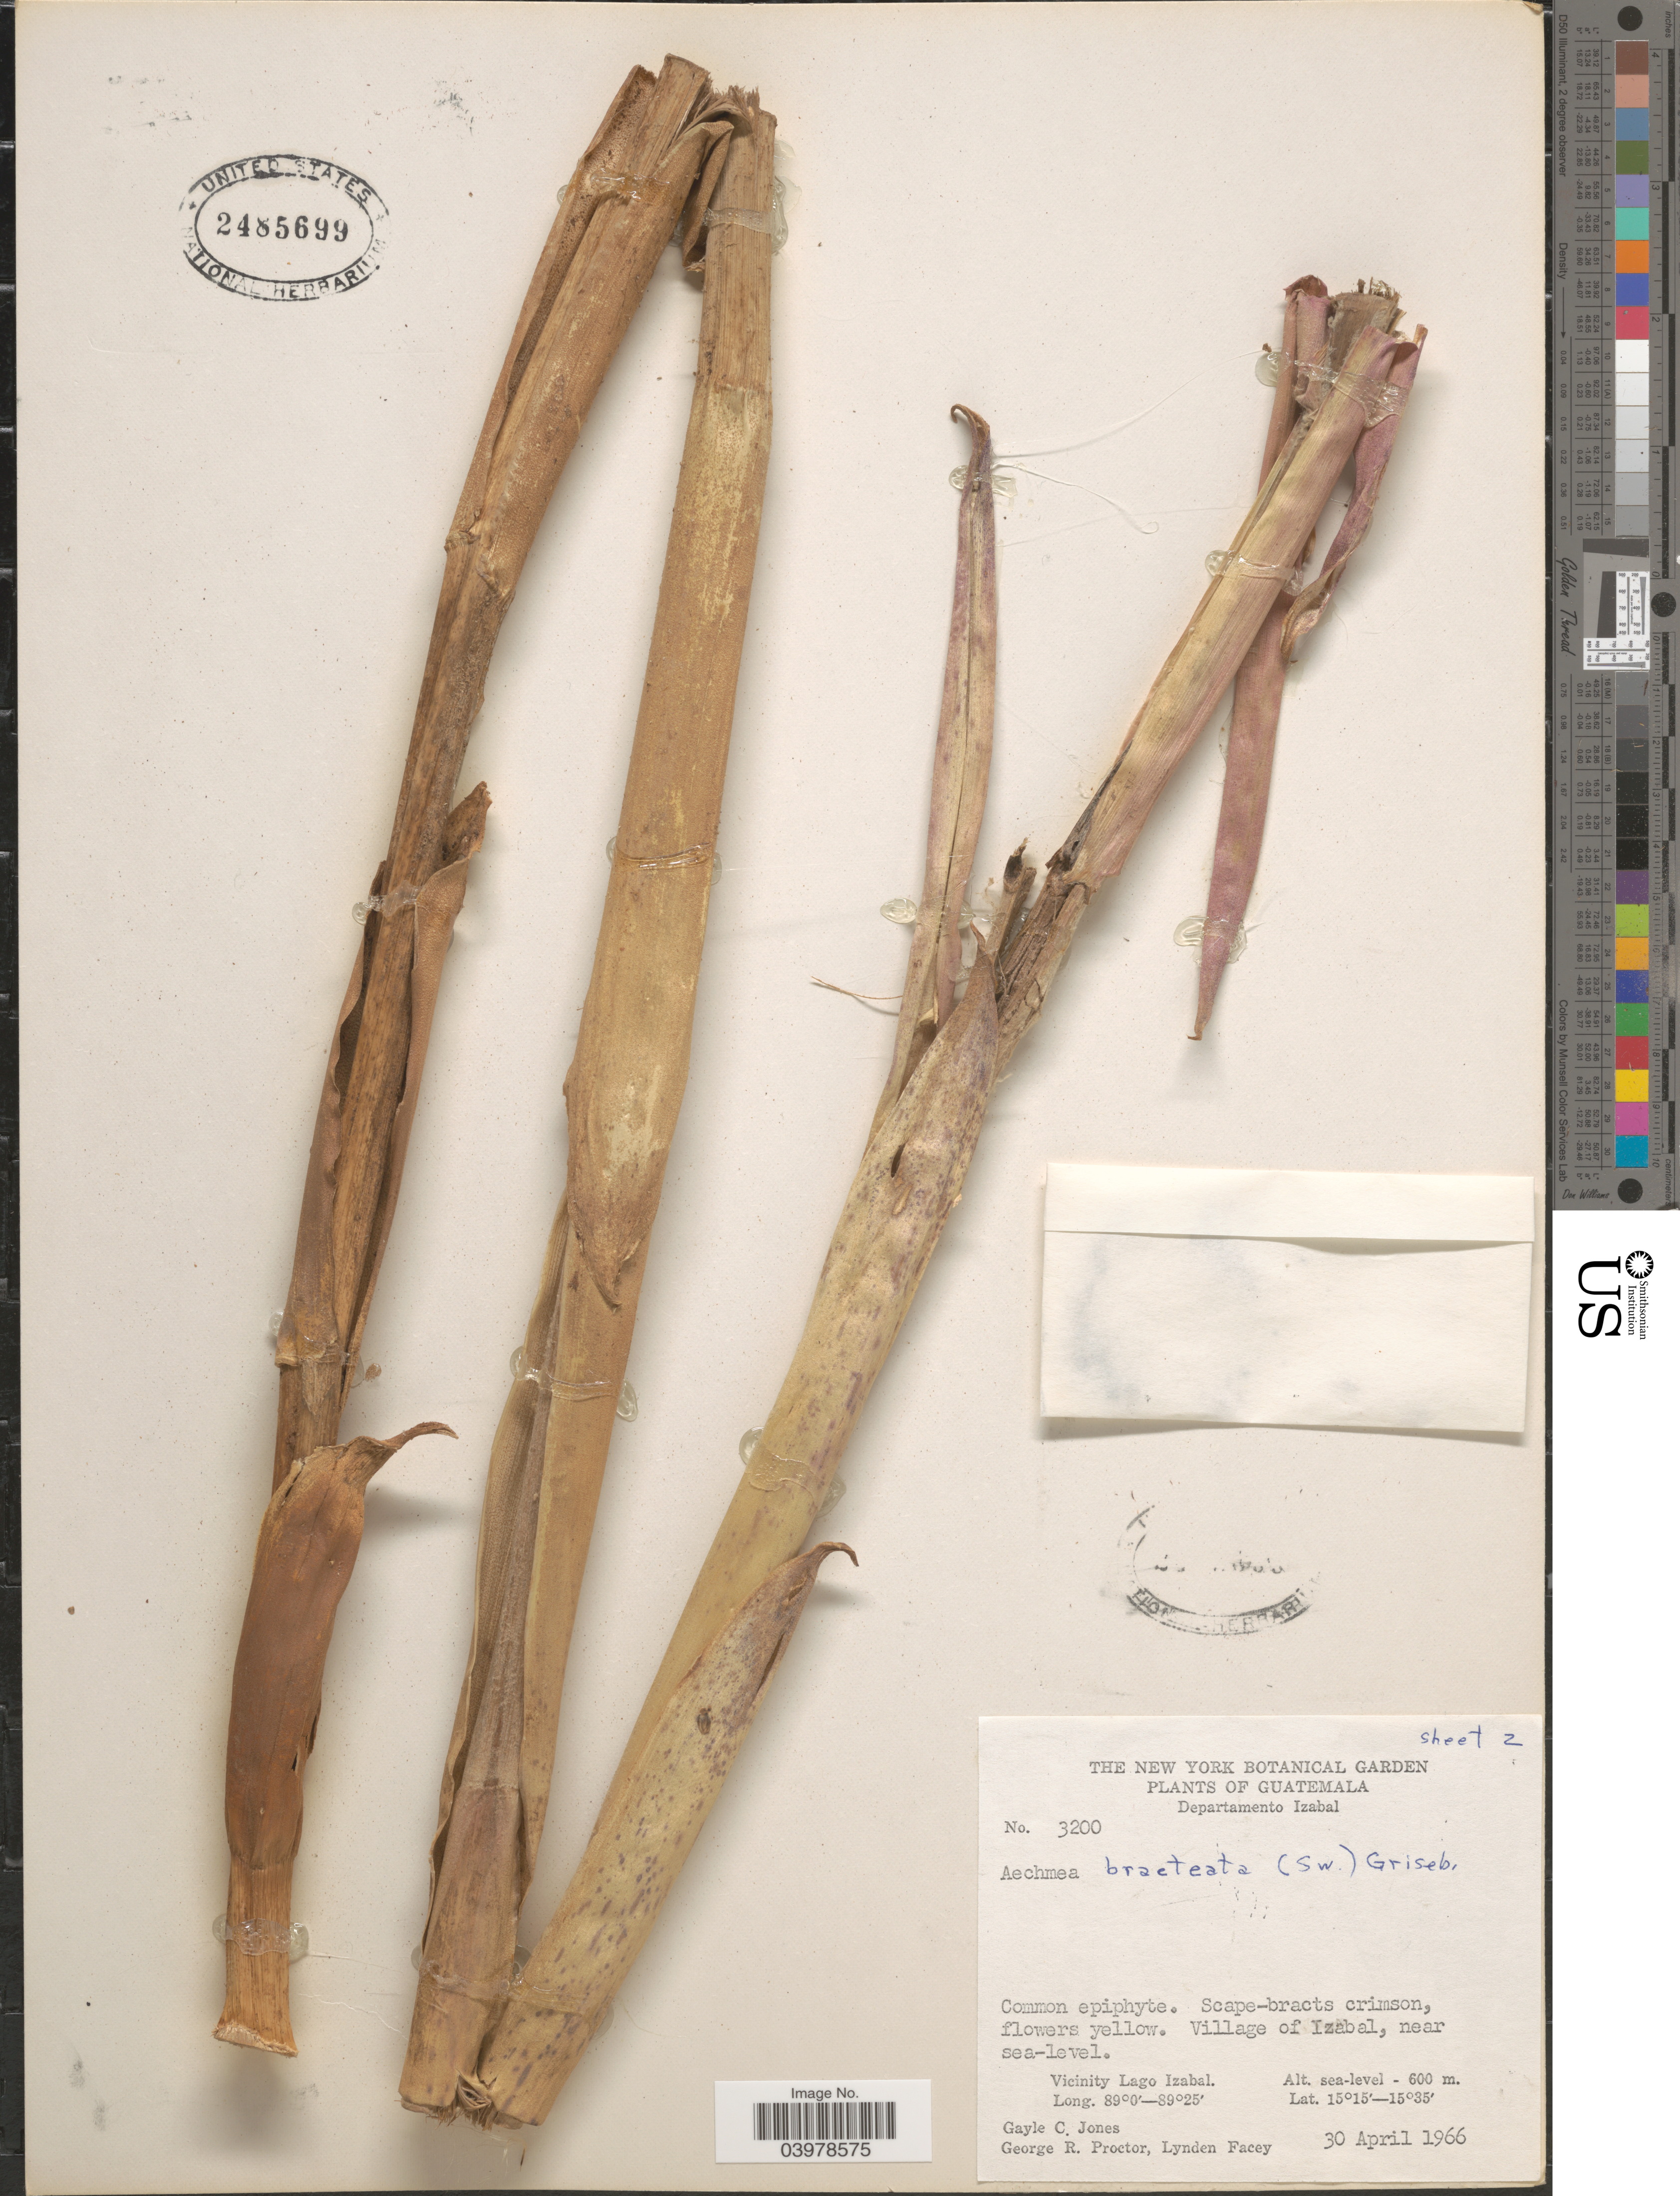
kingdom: Plantae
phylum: Tracheophyta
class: Liliopsida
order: Poales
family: Bromeliaceae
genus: Aechmea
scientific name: Aechmea bracteata var. bracteata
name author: (Sw.) Griseb.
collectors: G. C. Jones, G. R. Proctor & L. Facey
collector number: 3200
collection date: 1966-04-30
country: Guatemala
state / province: Izabal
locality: Departamento Izabal. Village of Izabal. Vicinity of Lago Izabal.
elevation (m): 0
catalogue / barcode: US 2485699